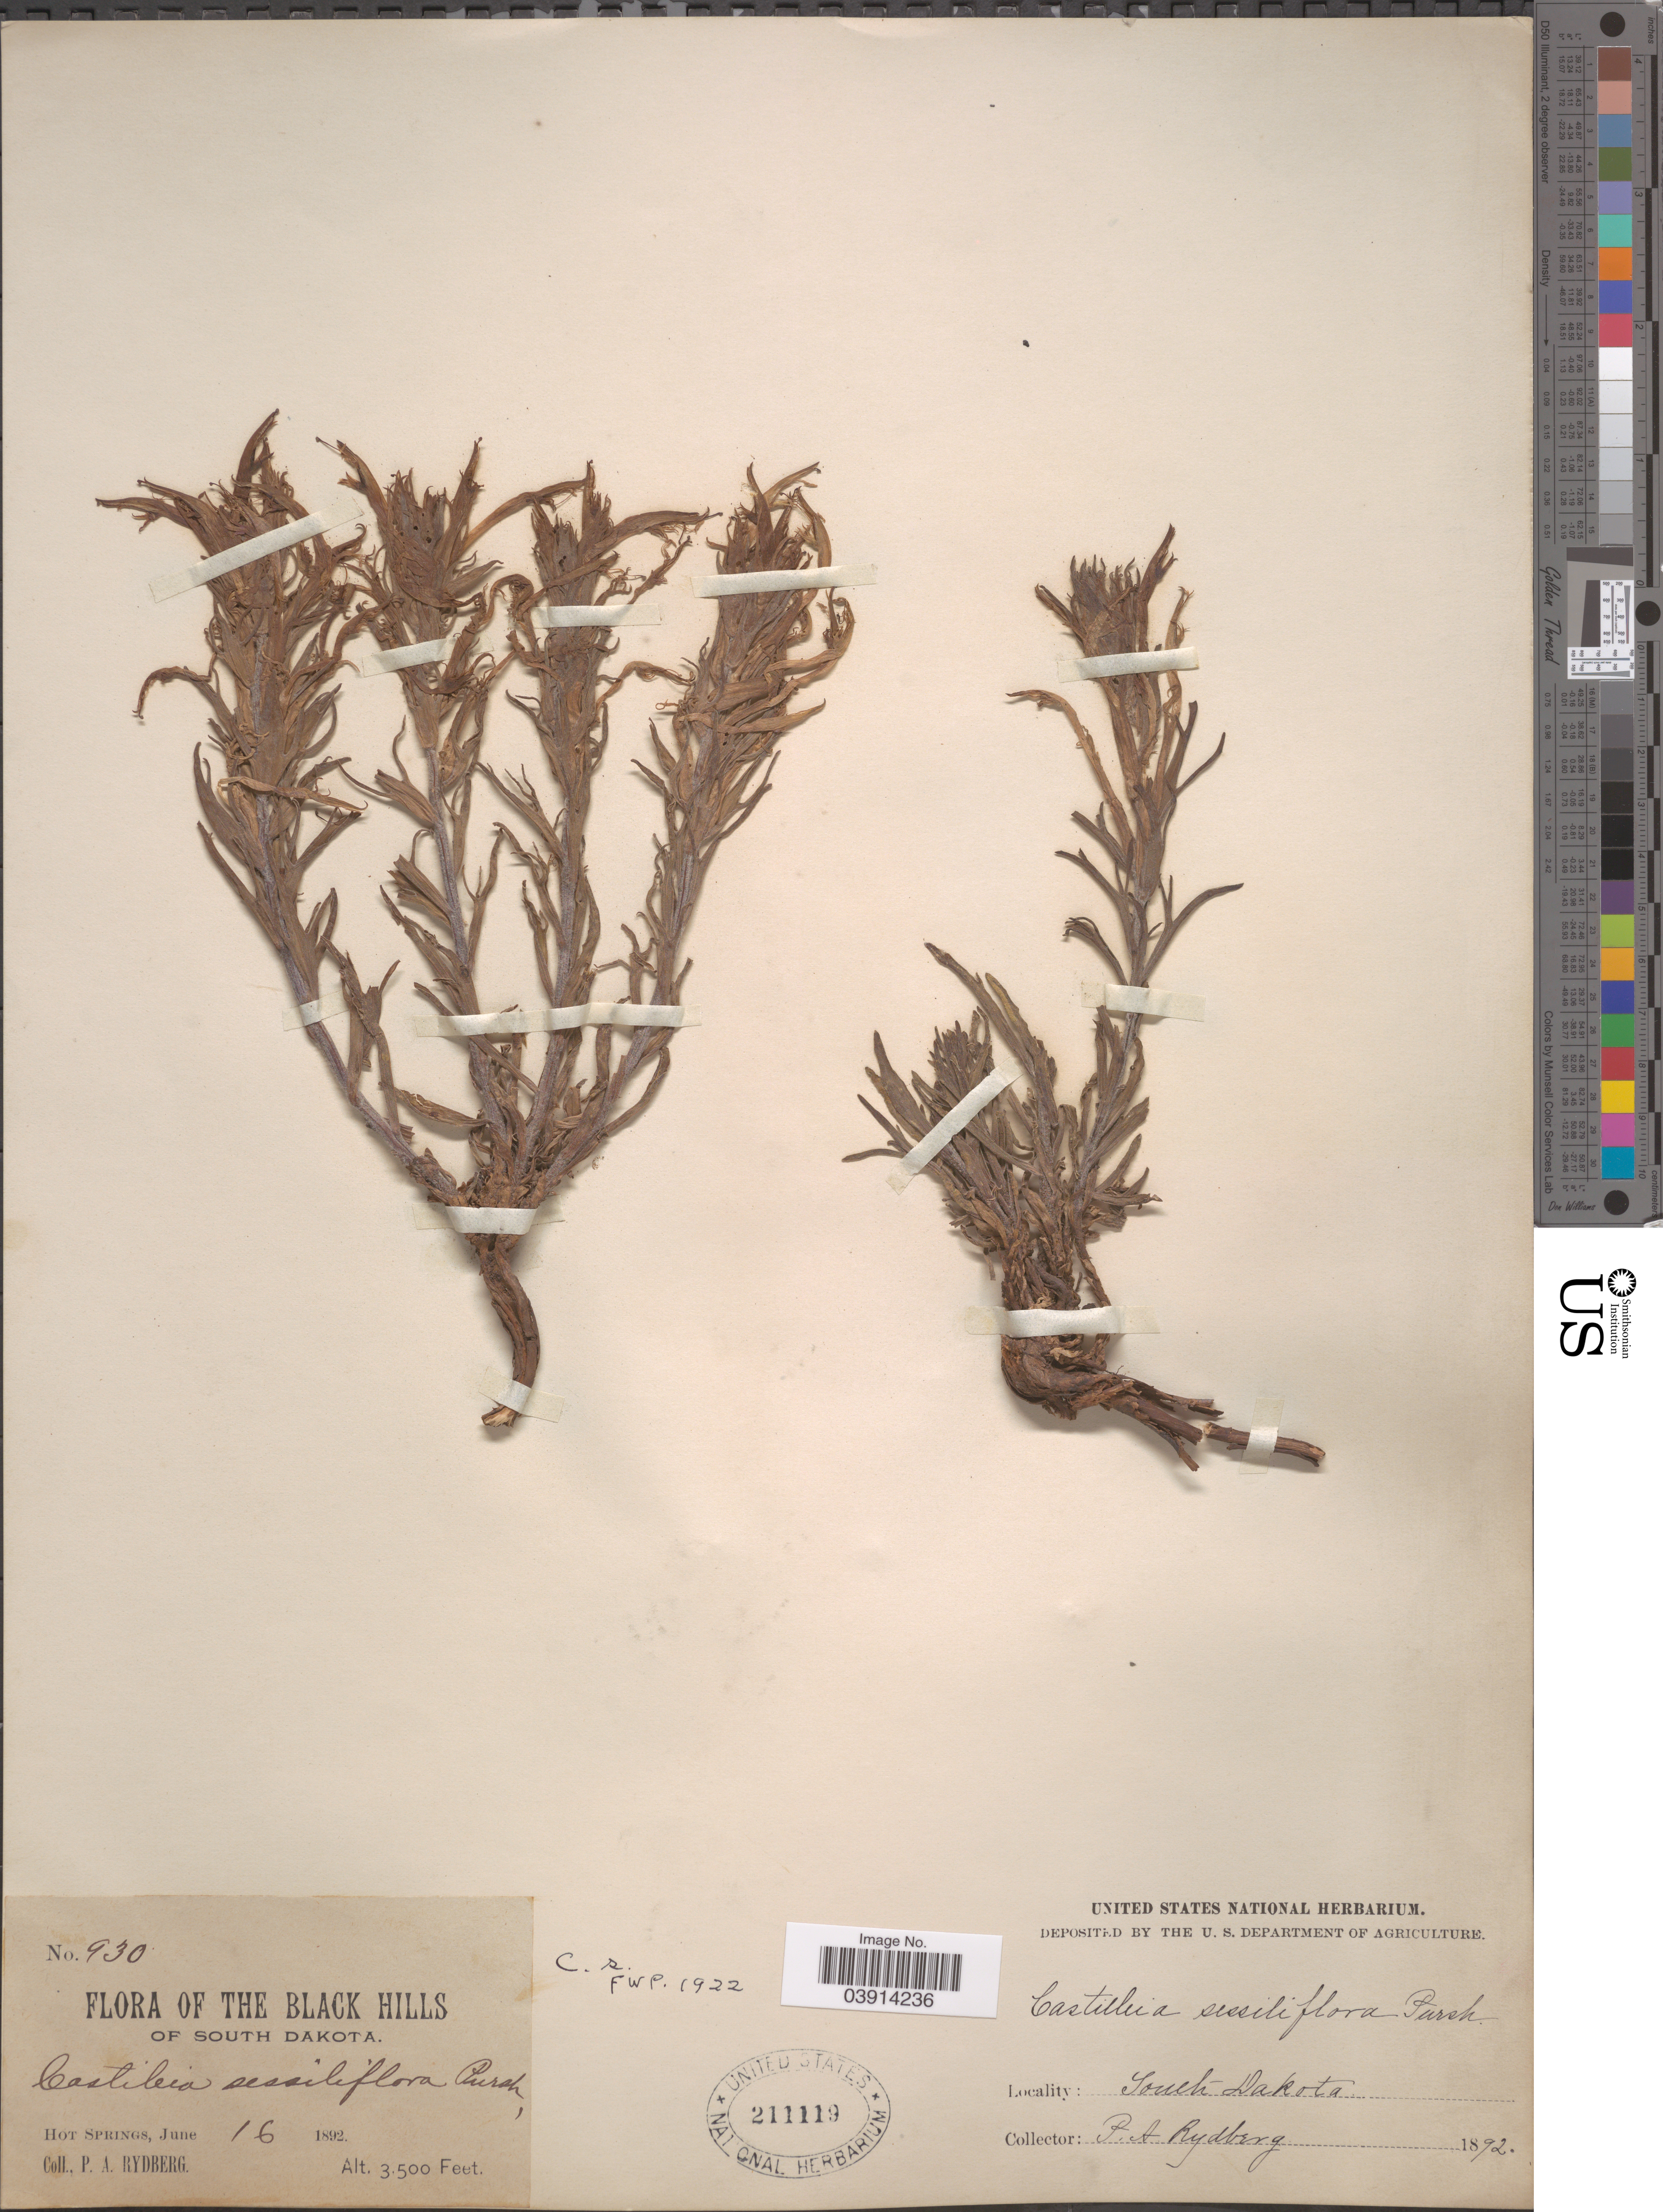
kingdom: Plantae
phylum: Tracheophyta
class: Magnoliopsida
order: Lamiales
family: Orobanchaceae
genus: Castilleja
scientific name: Castilleja sessiliflora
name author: Pursh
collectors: P. A. Rydberg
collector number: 930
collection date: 1892-06-16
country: United States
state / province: South Dakota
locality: The Black Hills of South Dakota. Hot Springs.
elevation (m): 1067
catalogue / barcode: US 211119